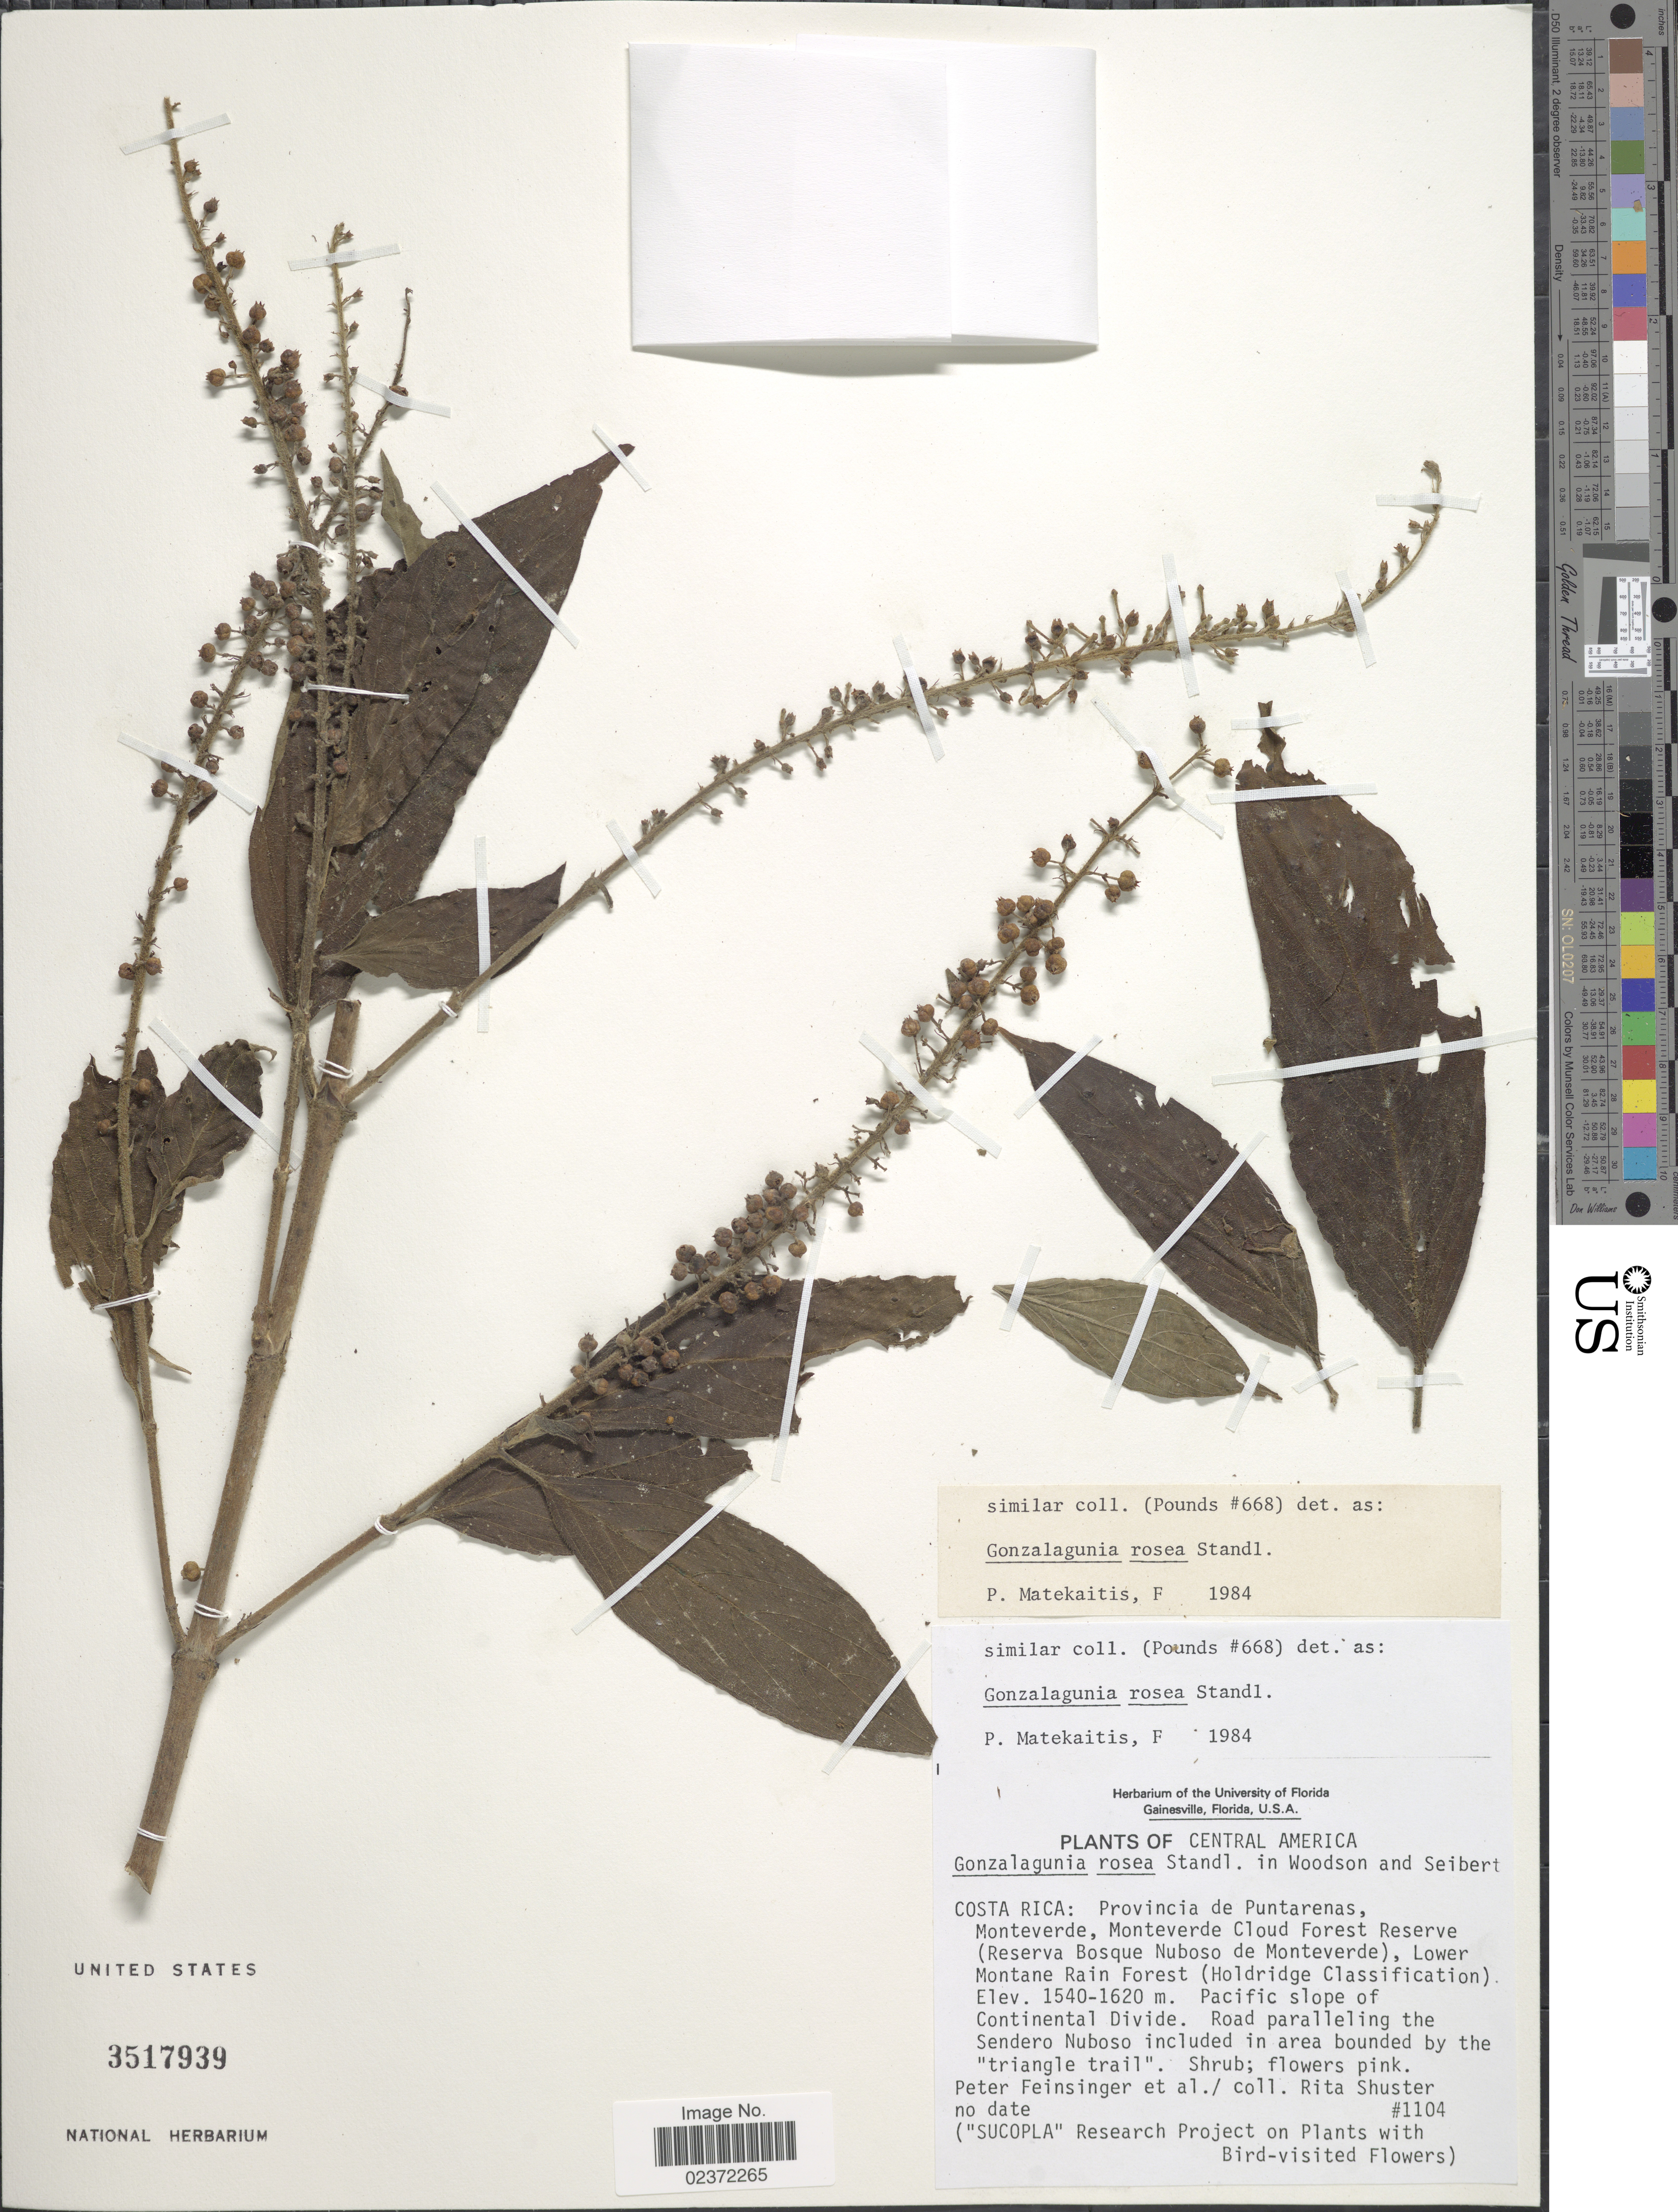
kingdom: Plantae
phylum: Tracheophyta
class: Magnoliopsida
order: Gentianales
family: Rubiaceae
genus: Gonzalagunia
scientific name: Gonzalagunia rosea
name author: Standl.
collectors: Shuster, R.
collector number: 1104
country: Costa Rica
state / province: Puntarenas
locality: Monteverde, Monteverde Cloud Forest Reserve (Reserve Bosque Nuboso de Monteverde), Lower Montane Raine Forest (Holdridge Classification), Continental Divide, road parallelling the Sendero Nubosco included in area bounded by the "triangle trail"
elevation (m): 1540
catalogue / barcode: US 3517939